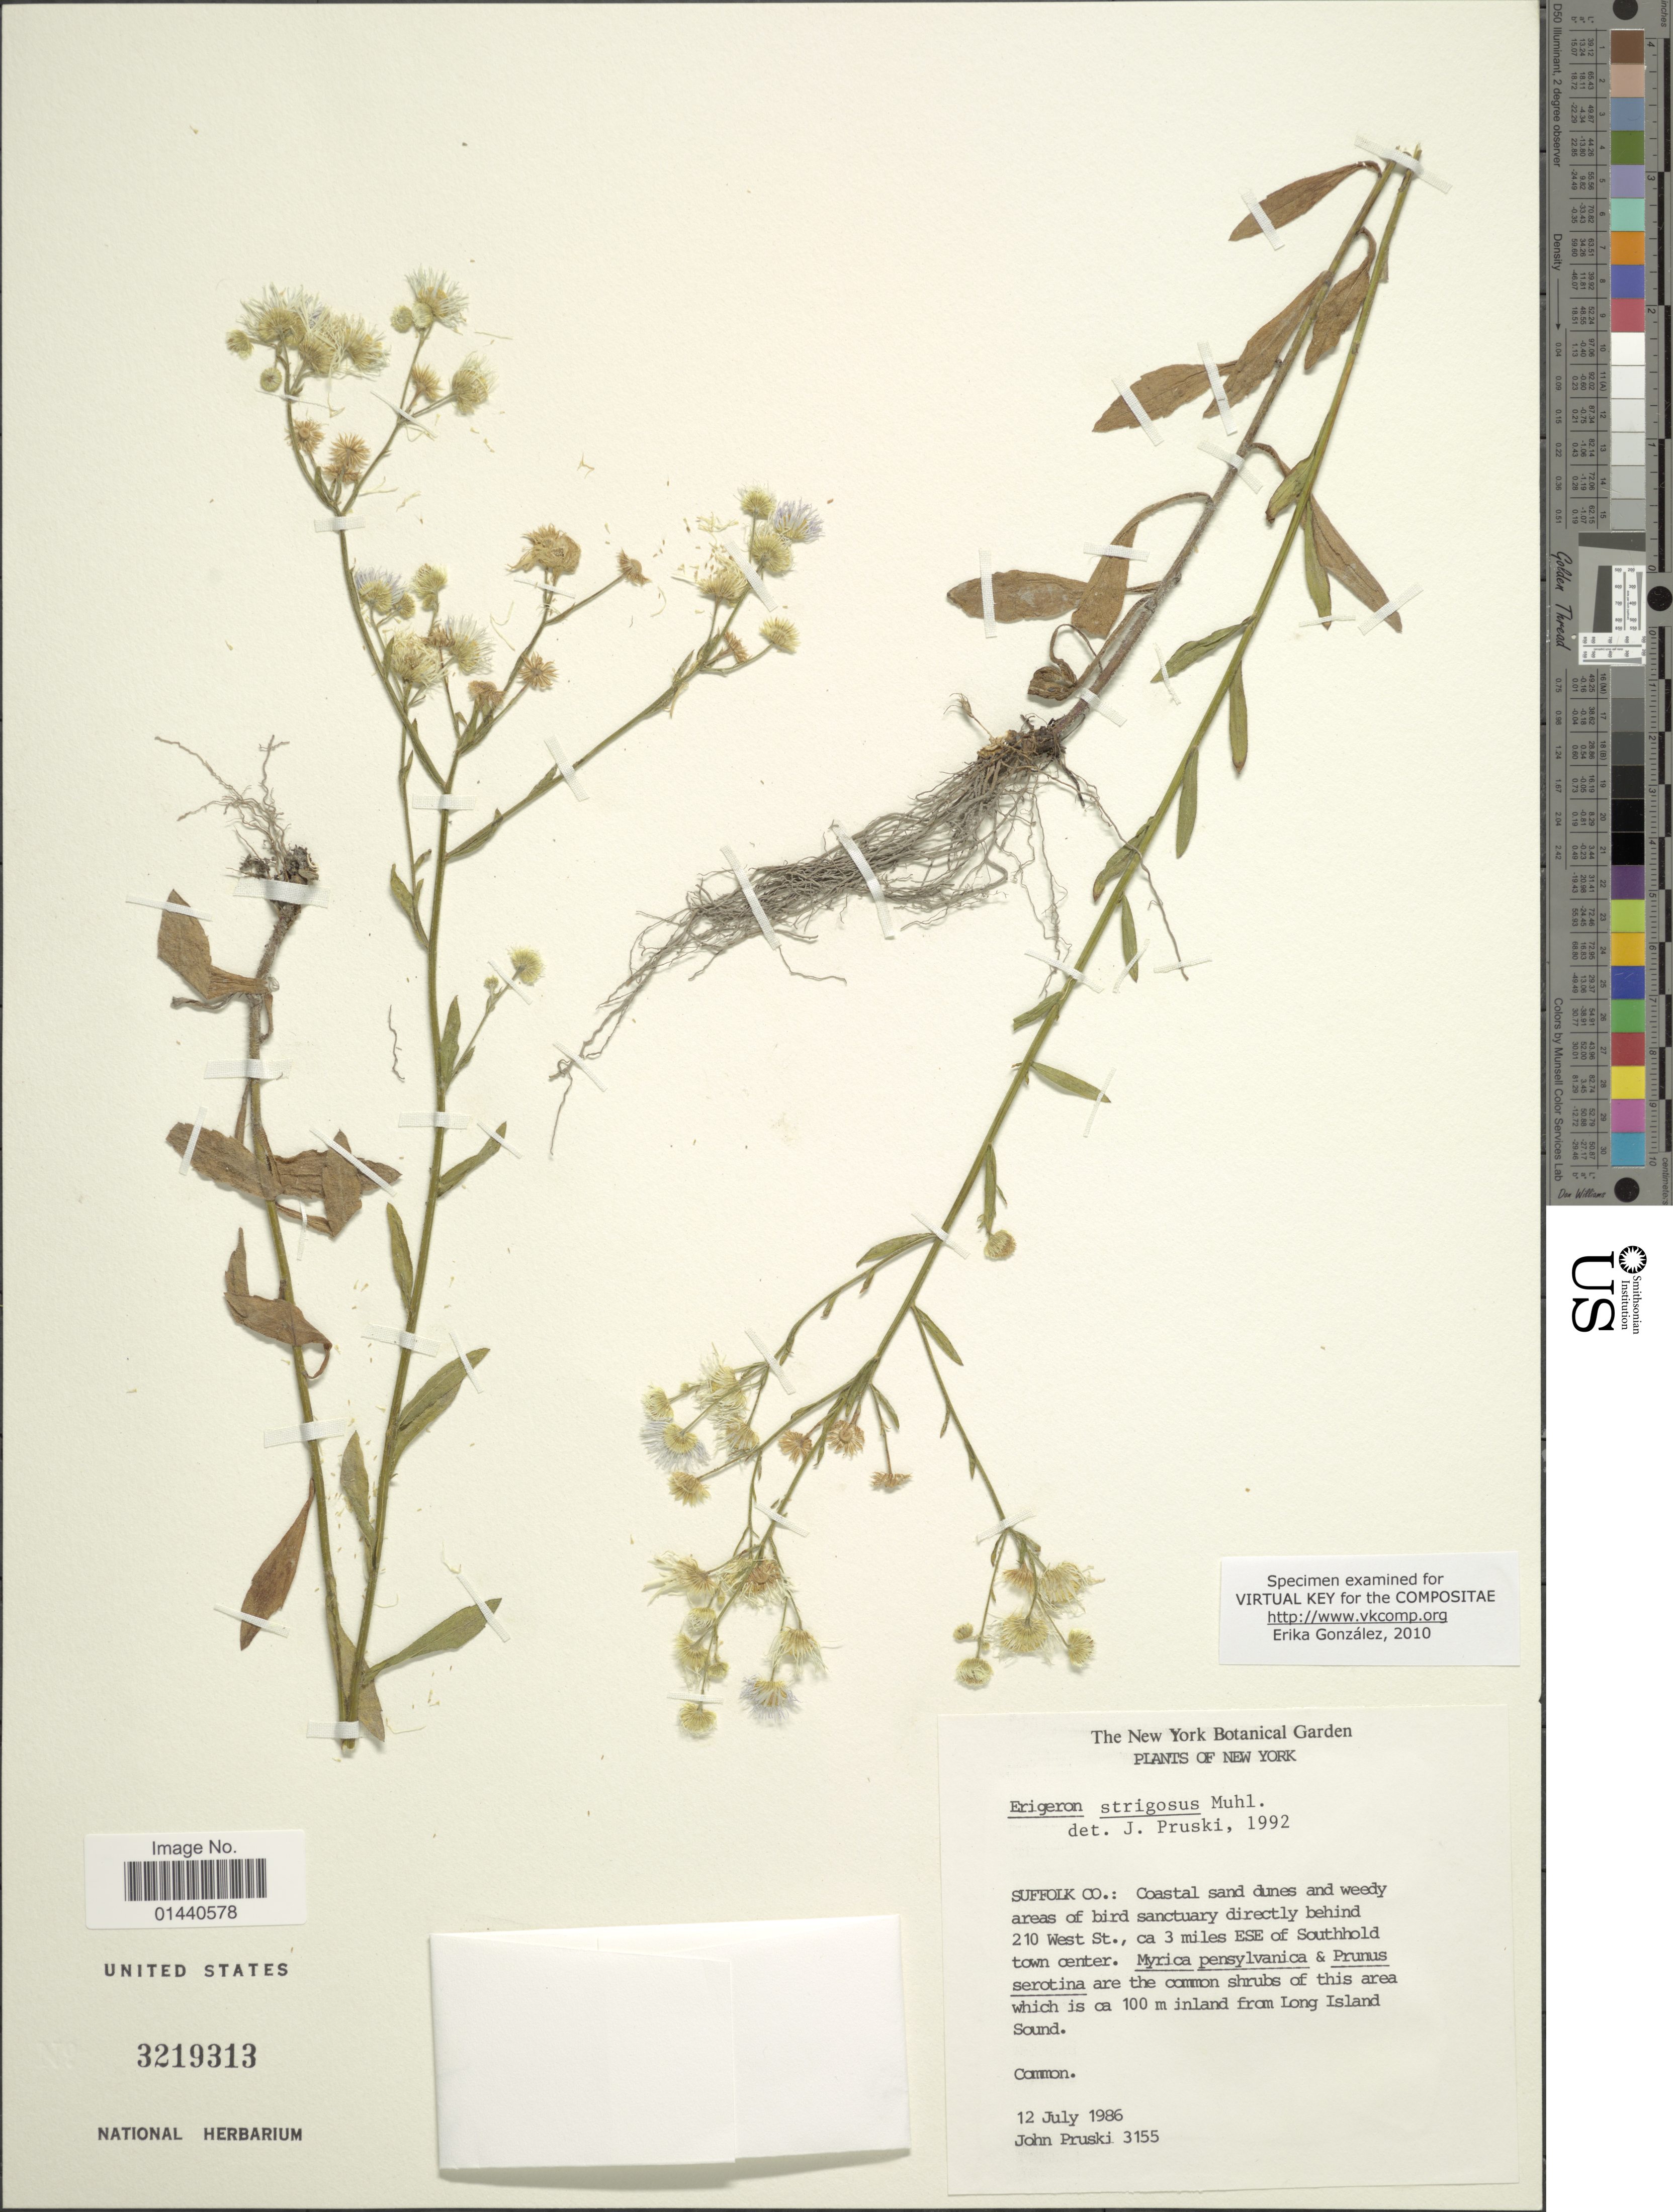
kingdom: Plantae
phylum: Tracheophyta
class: Magnoliopsida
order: Asterales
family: Asteraceae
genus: Erigeron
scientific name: Erigeron strigosus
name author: Muhl. ex Willd.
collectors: J. F. Pruski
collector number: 3155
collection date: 1986-07-12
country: United States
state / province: New York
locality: Suffolk Co.: Coastal sand dunes and weedy areas of bird sanctuary directly behind 210 West St., ca. 3 miles ESE of Southhold town center. Ca 100 m inlad from Long Island Sound.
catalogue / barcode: US 3219313